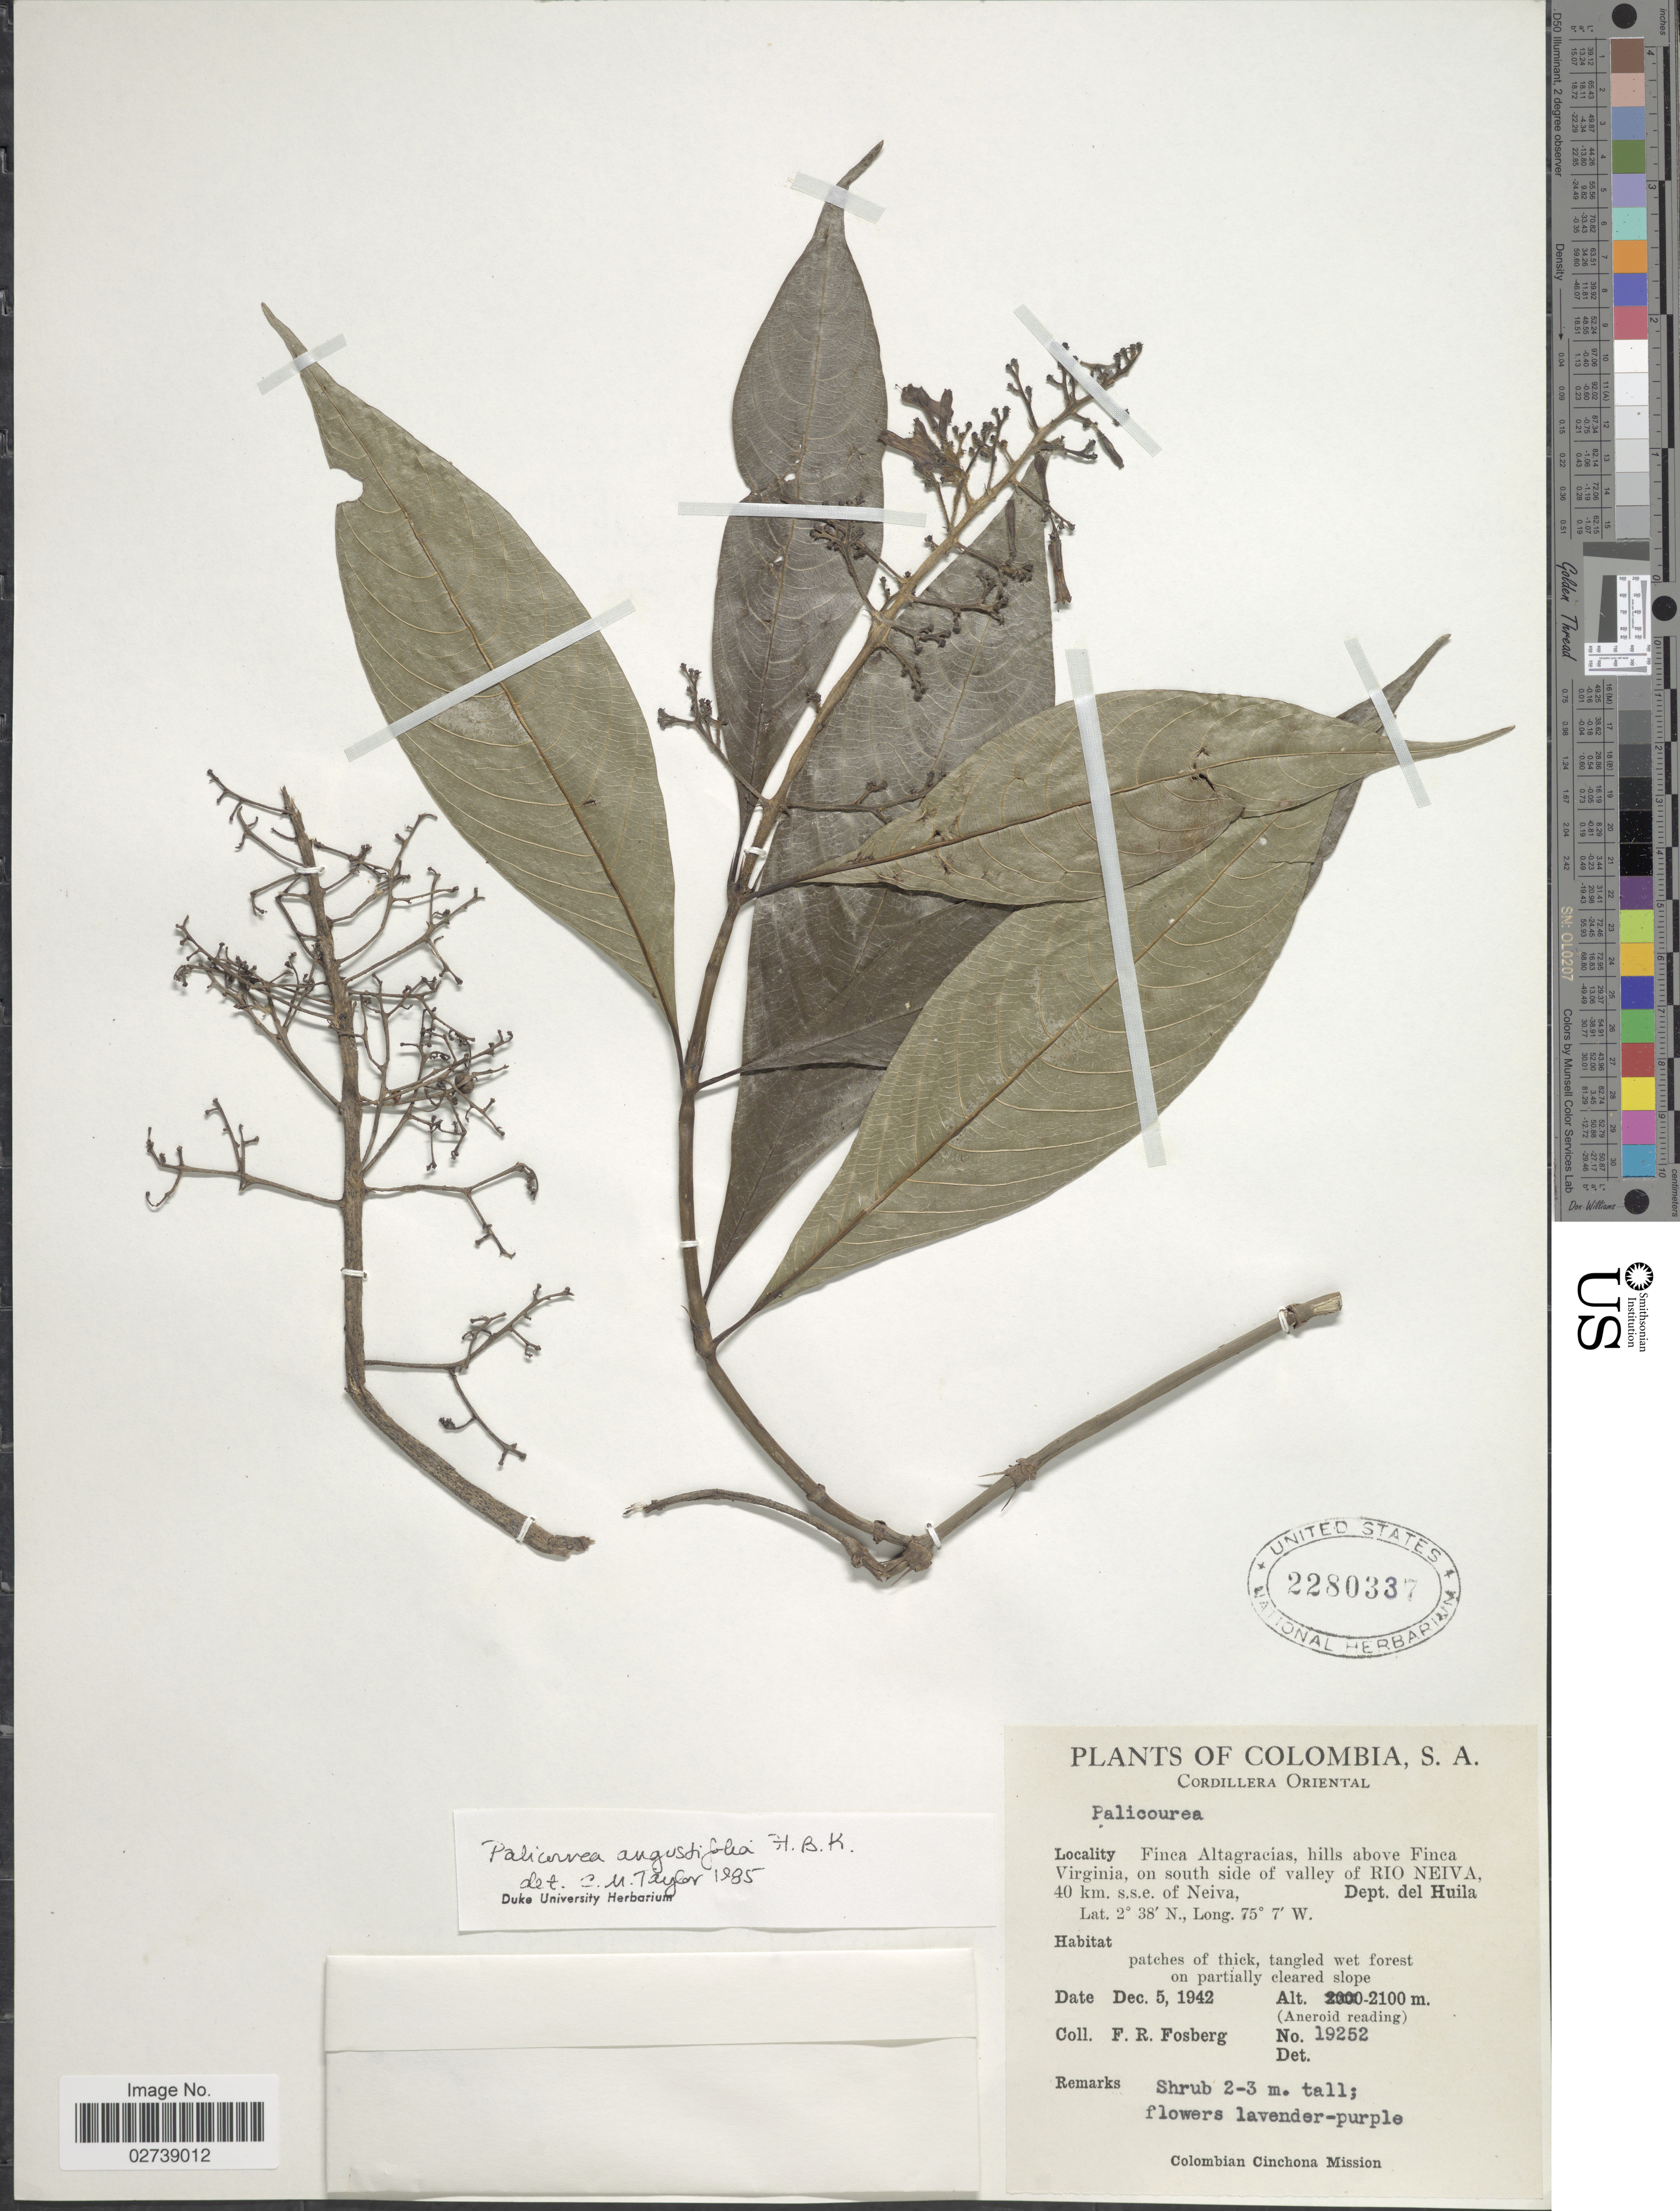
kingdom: Plantae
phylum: Tracheophyta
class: Magnoliopsida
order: Gentianales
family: Rubiaceae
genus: Palicourea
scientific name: Palicourea angustifolia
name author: Kunth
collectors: F. R. Fosberg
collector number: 19252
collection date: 1942-12-05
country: Colombia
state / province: Huila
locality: Cordillera Oriental, Finca Altagracias, hills above Finca Virginia, on south side of valley of Rio Neiva, 40 km. s.s.e of Neiva, Dept. del Huila.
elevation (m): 2100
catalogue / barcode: US 2280337